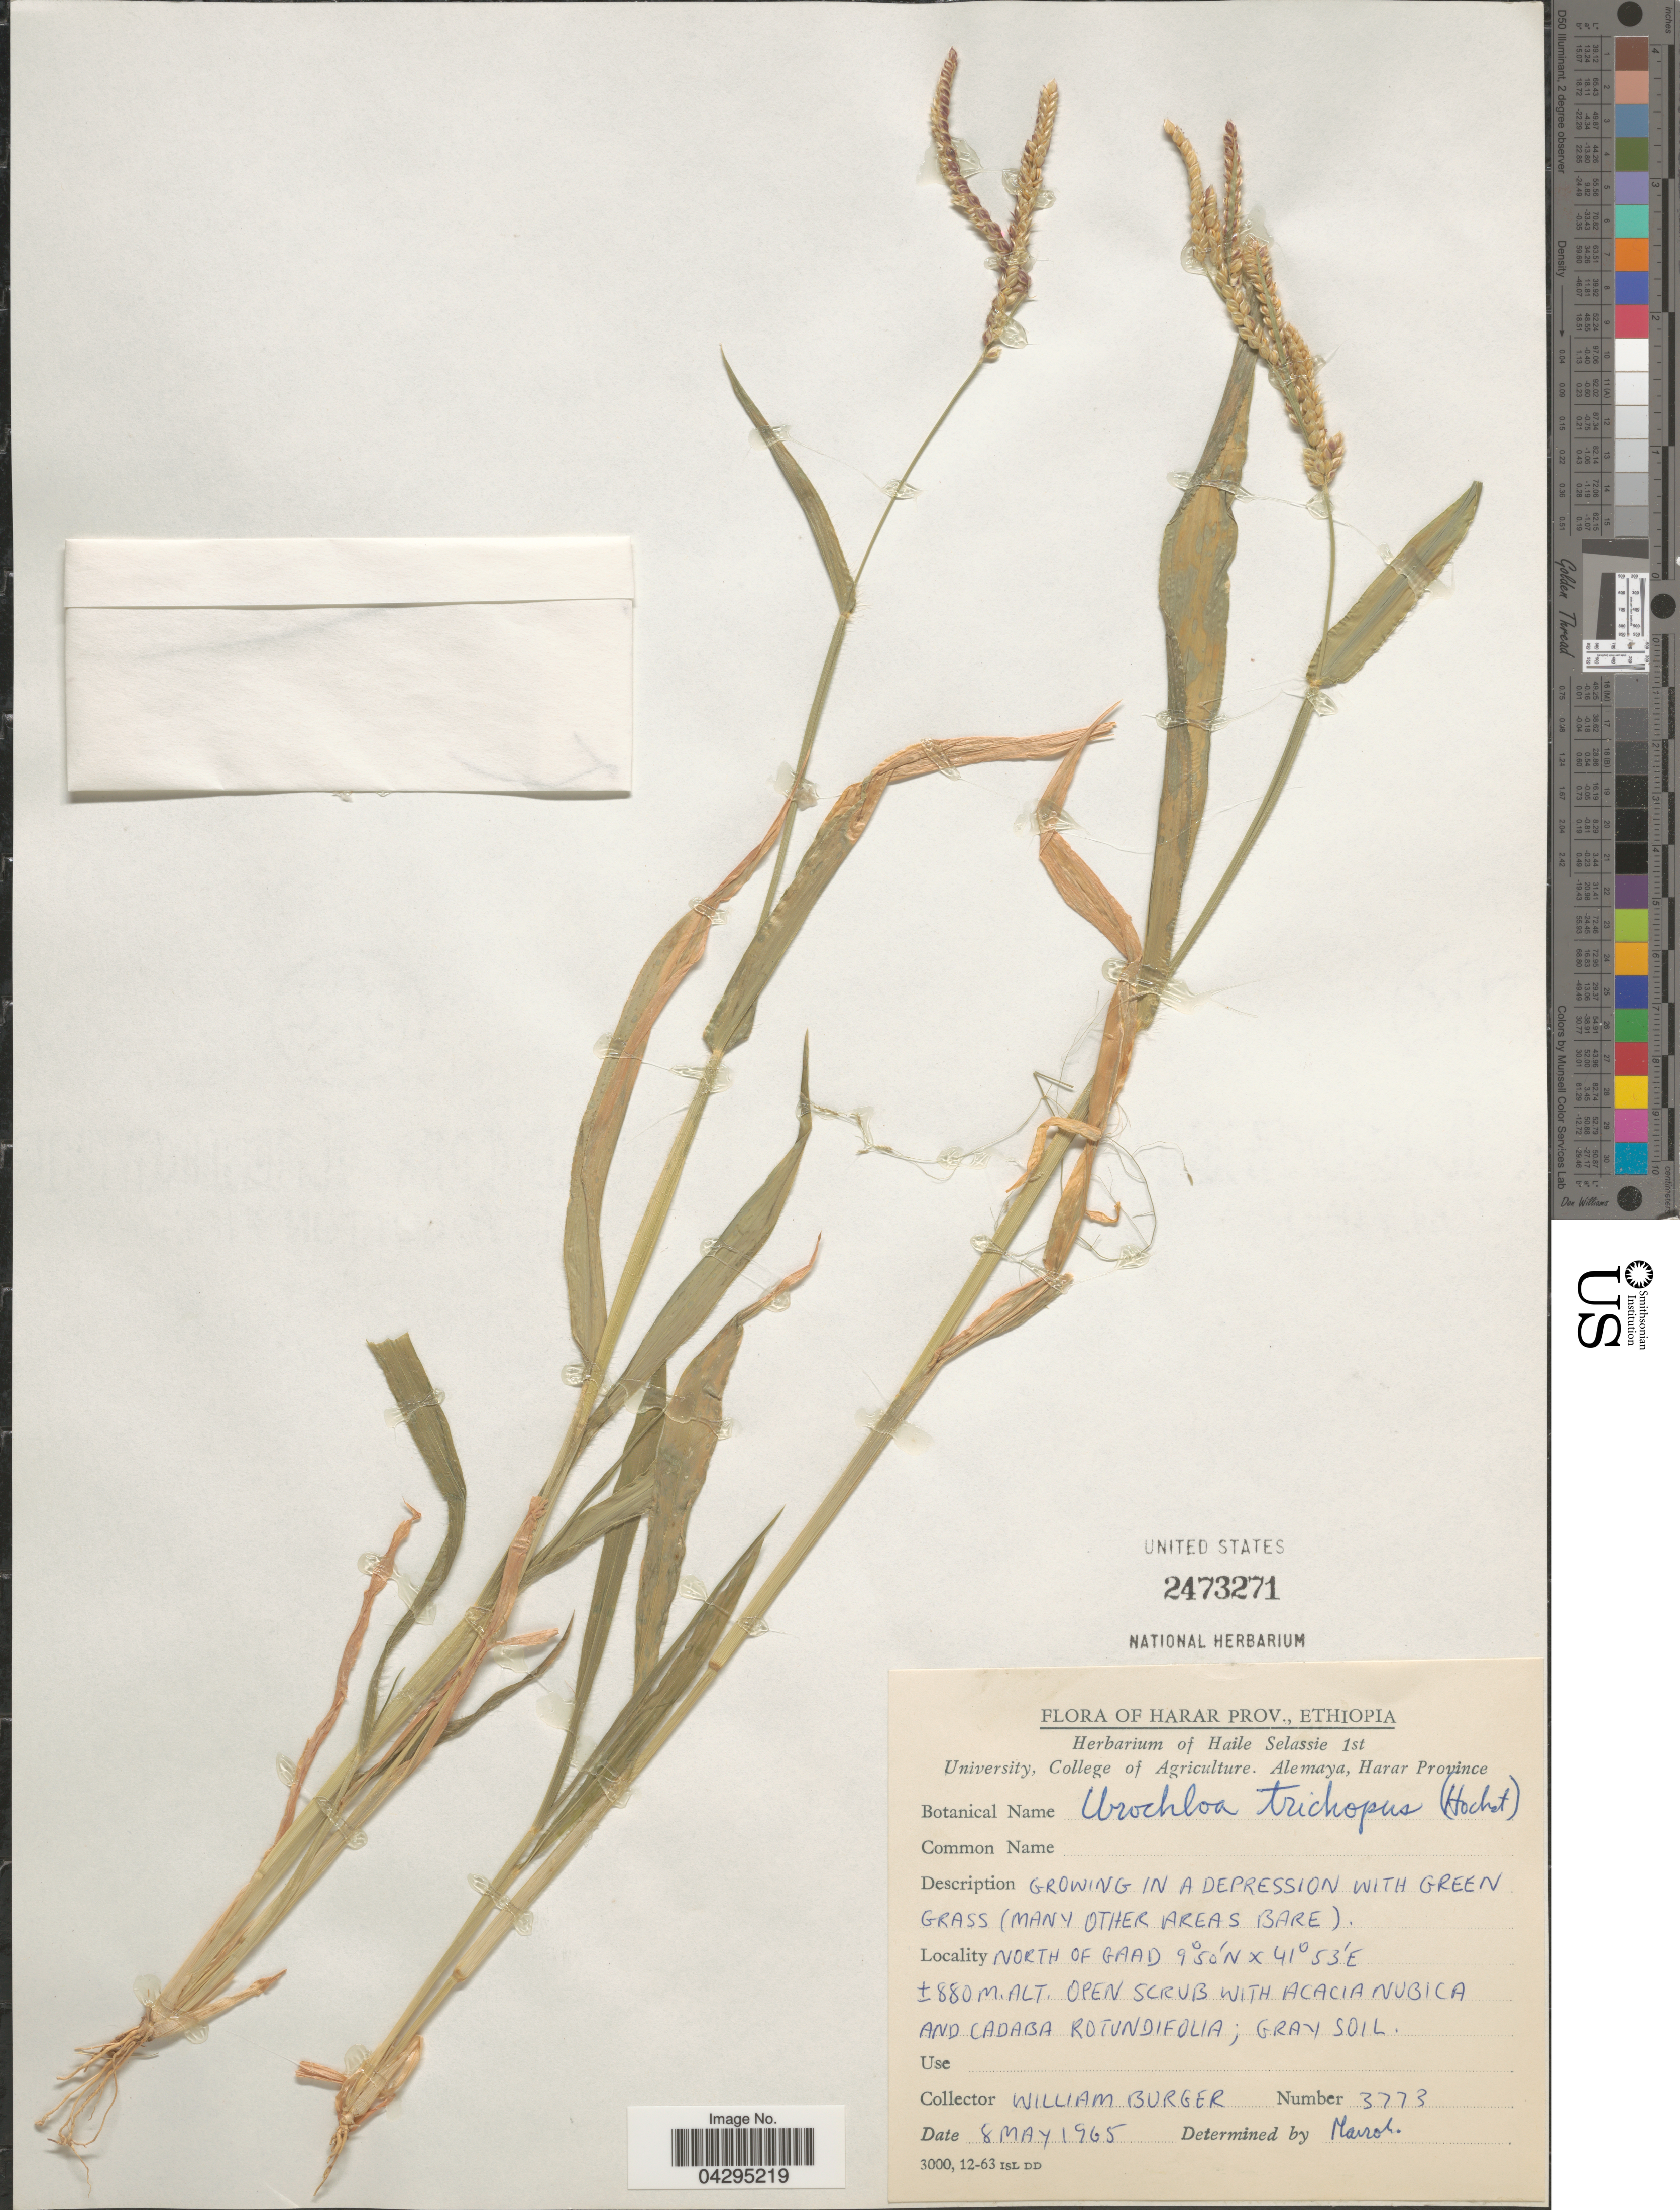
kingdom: Plantae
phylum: Tracheophyta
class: Liliopsida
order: Poales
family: Poaceae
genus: Urochloa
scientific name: Urochloa trichopus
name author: (Hochst.) Stapf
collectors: W. Burger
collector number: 3773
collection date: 1965-05-08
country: Ethiopia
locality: Harar Prov. North of Gaad.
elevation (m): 880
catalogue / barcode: US 2473271